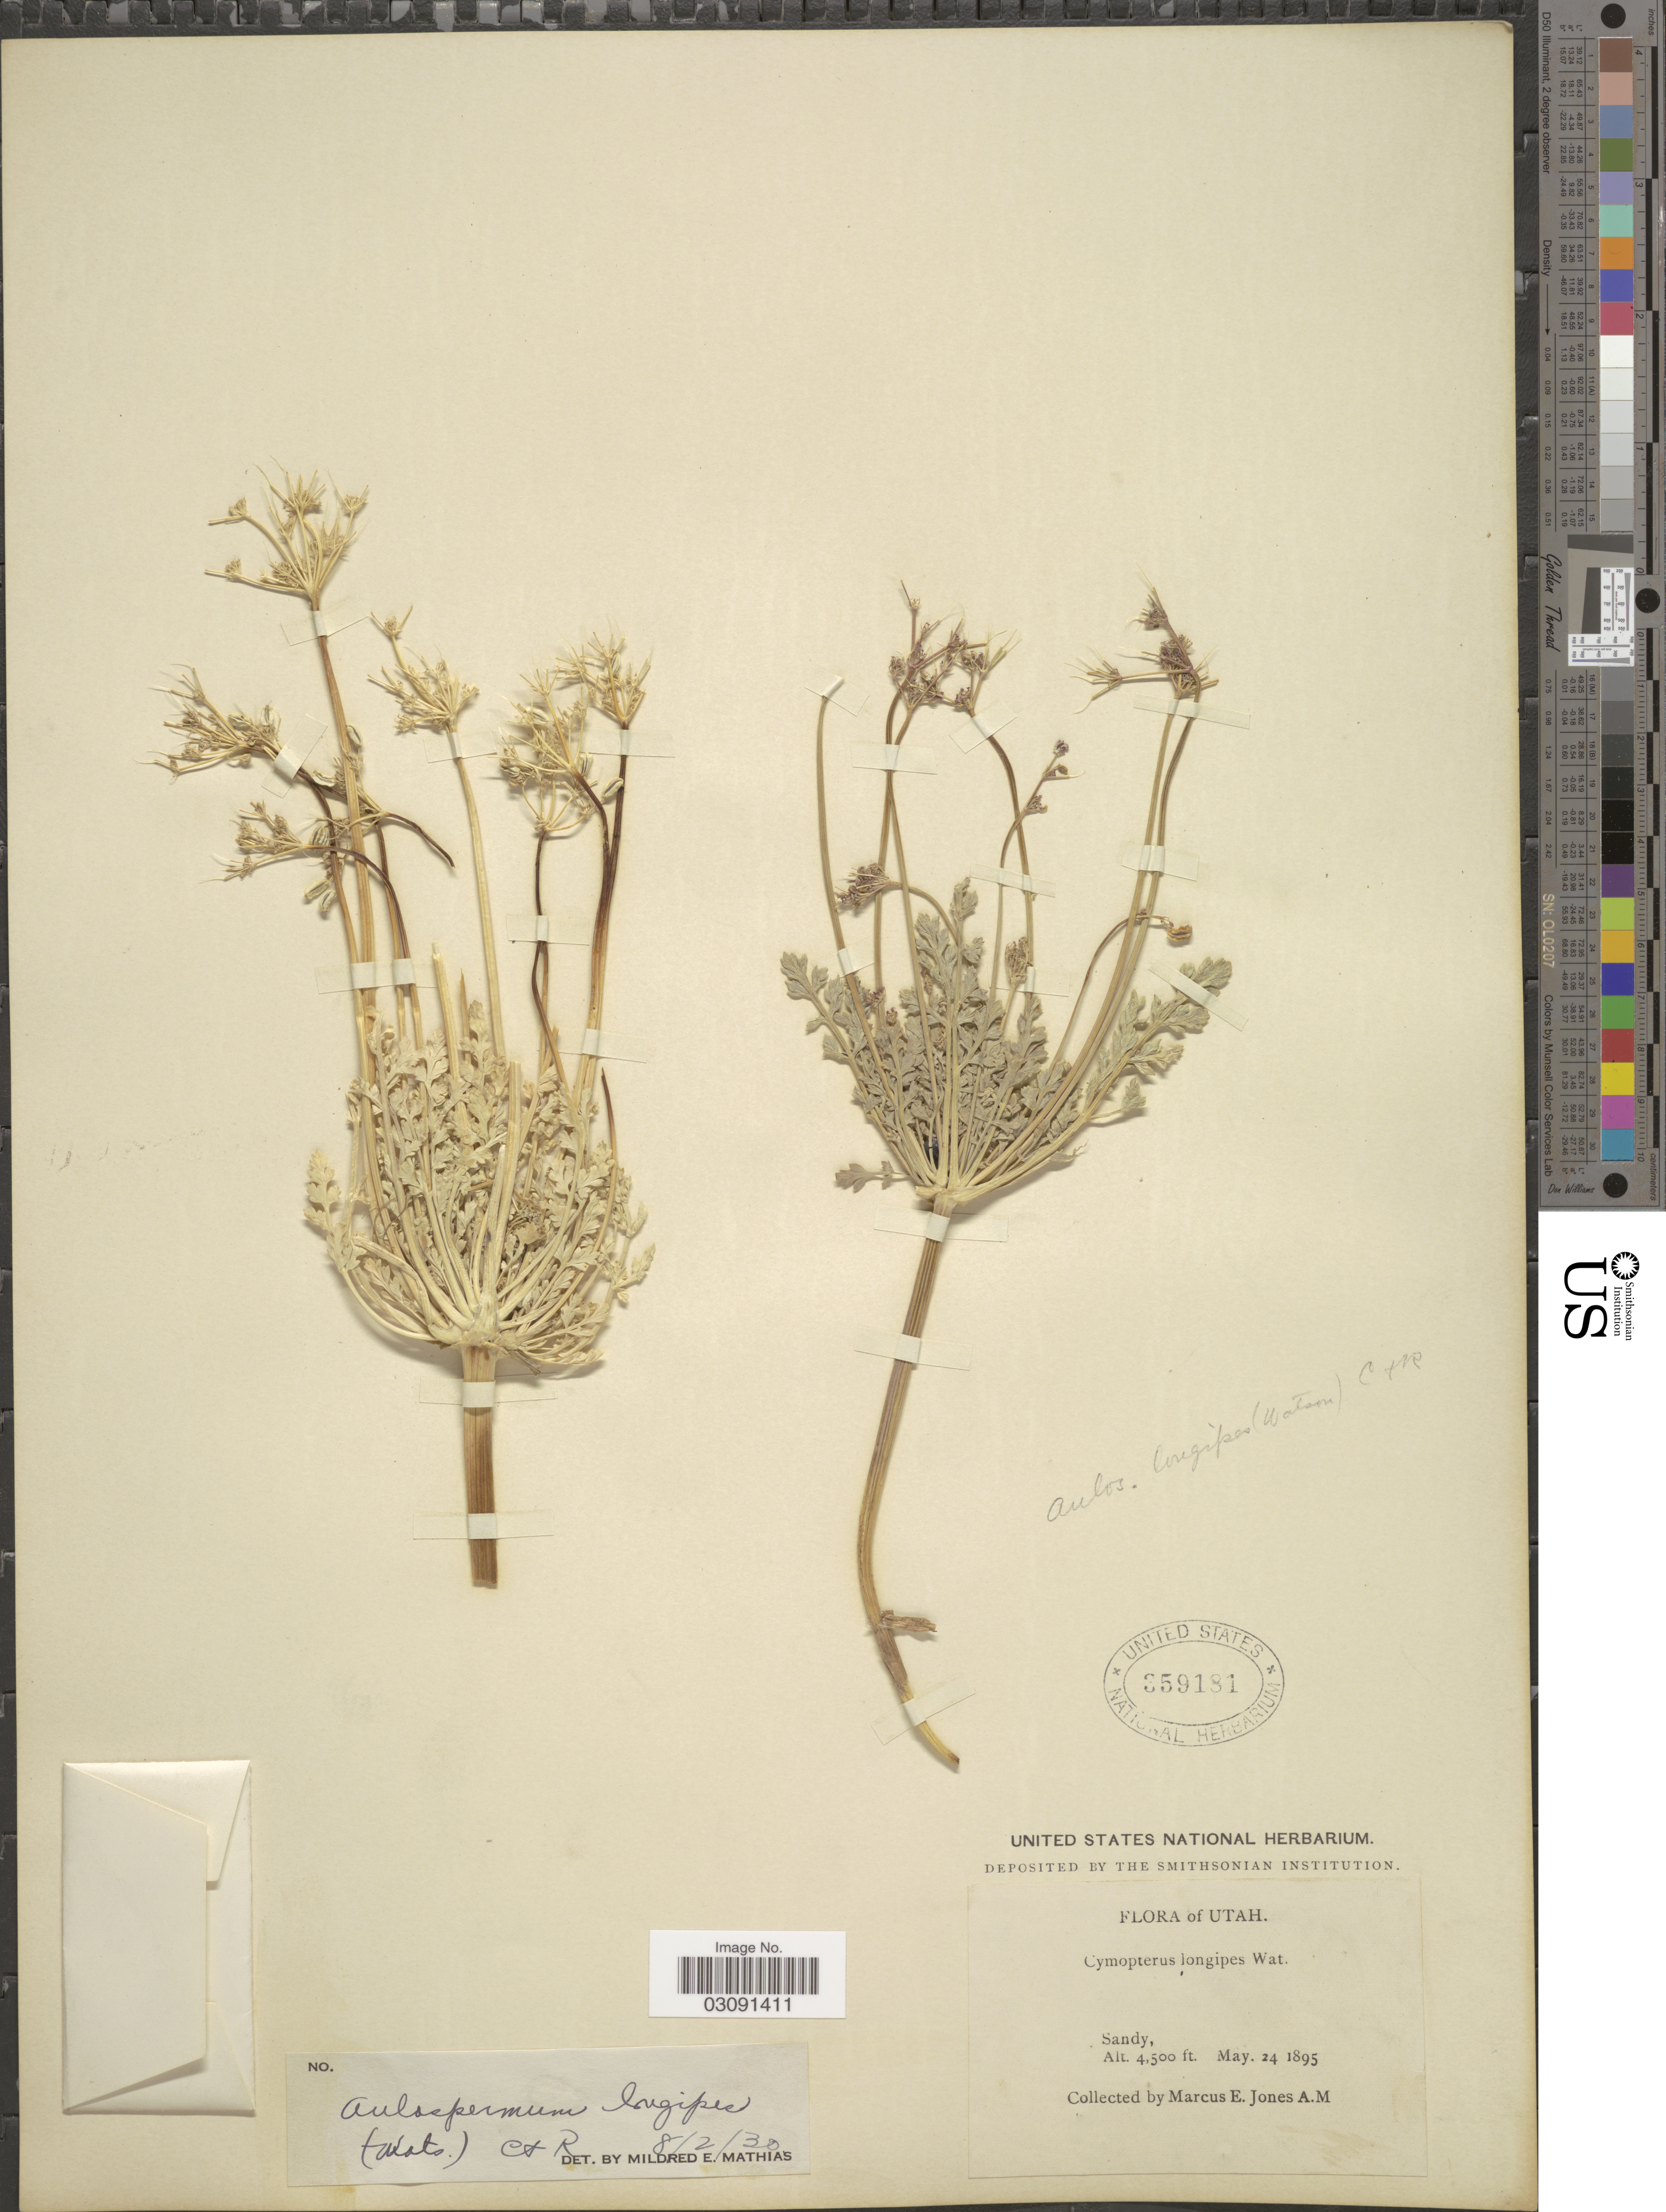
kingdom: Plantae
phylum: Tracheophyta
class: Magnoliopsida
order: Apiales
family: Apiaceae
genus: Cymopterus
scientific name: Cymopterus longipes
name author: S. Watson in C. King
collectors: M. E. Jones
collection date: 1895-05-24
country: United States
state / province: Utah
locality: Sandy.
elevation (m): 1372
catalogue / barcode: US 359181